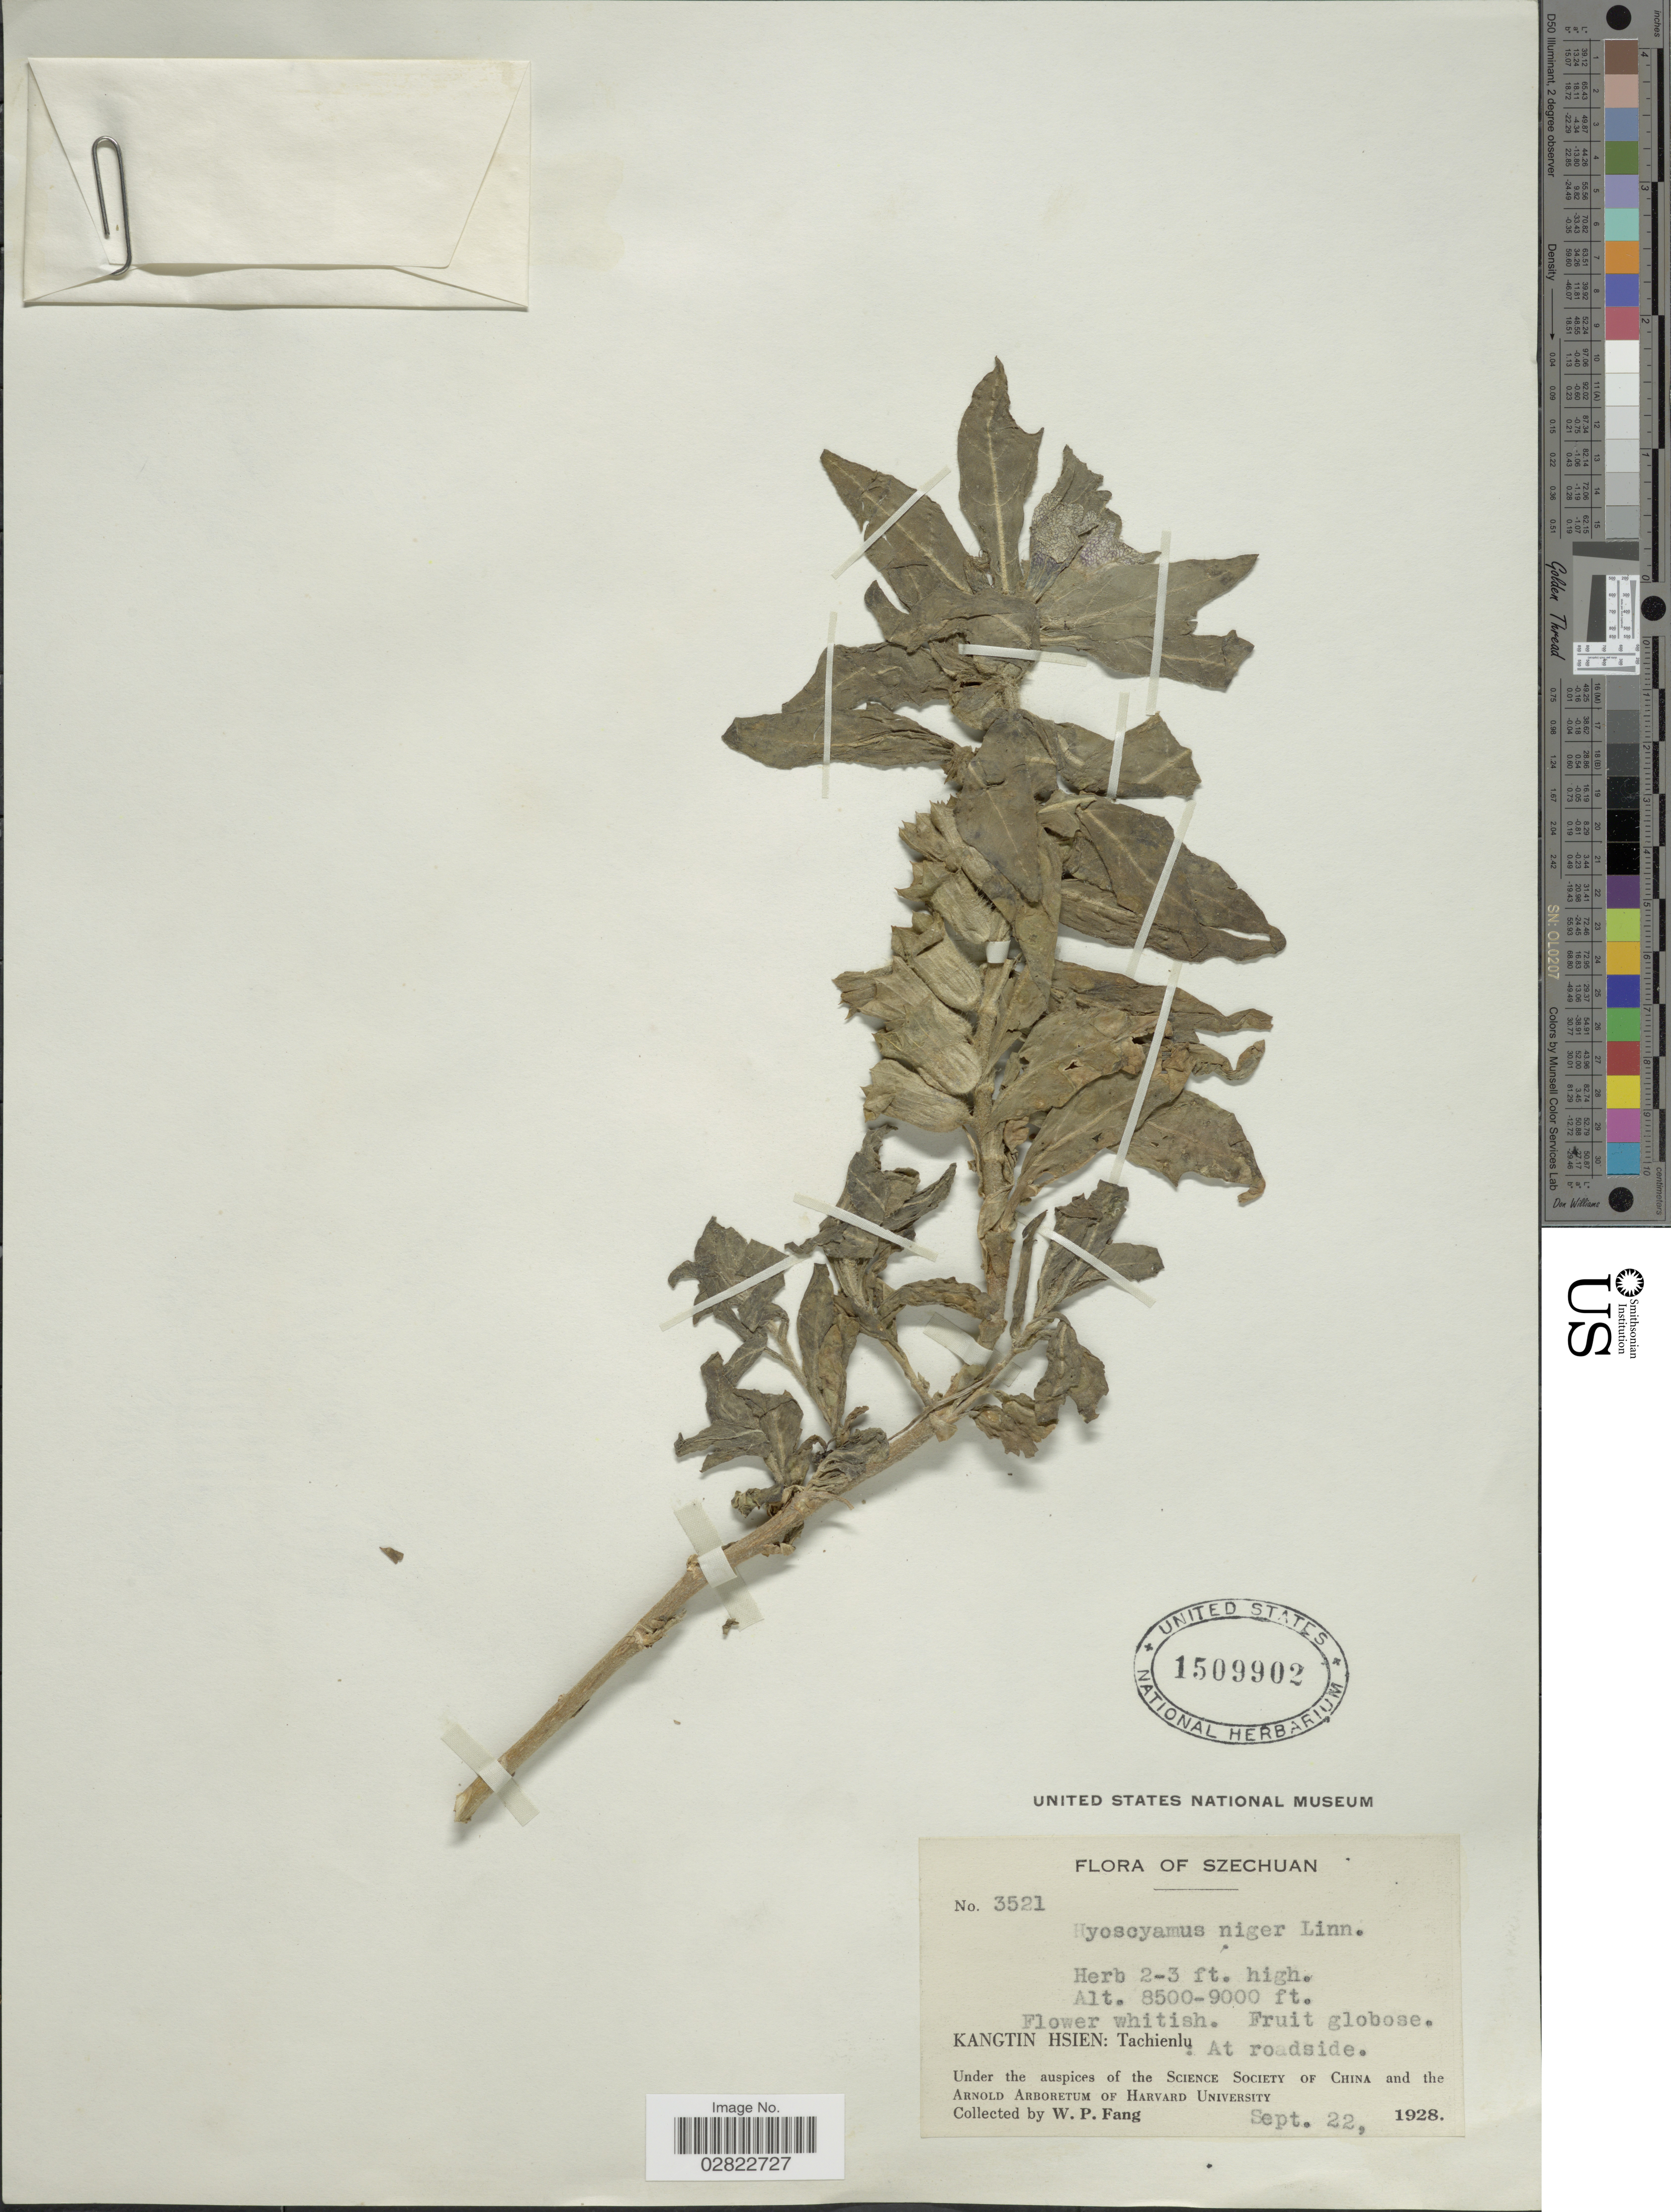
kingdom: Plantae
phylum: Tracheophyta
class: Magnoliopsida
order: Solanales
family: Solanaceae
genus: Hyoscyamus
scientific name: Hyoscyamus niger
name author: L.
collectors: W. P. Fang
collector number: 3521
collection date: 1928-09-22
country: China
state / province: Sichuan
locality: Szechuan, Kangtin Hsien, Tachienlu, At roadside.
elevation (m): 2591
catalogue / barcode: US 1509902